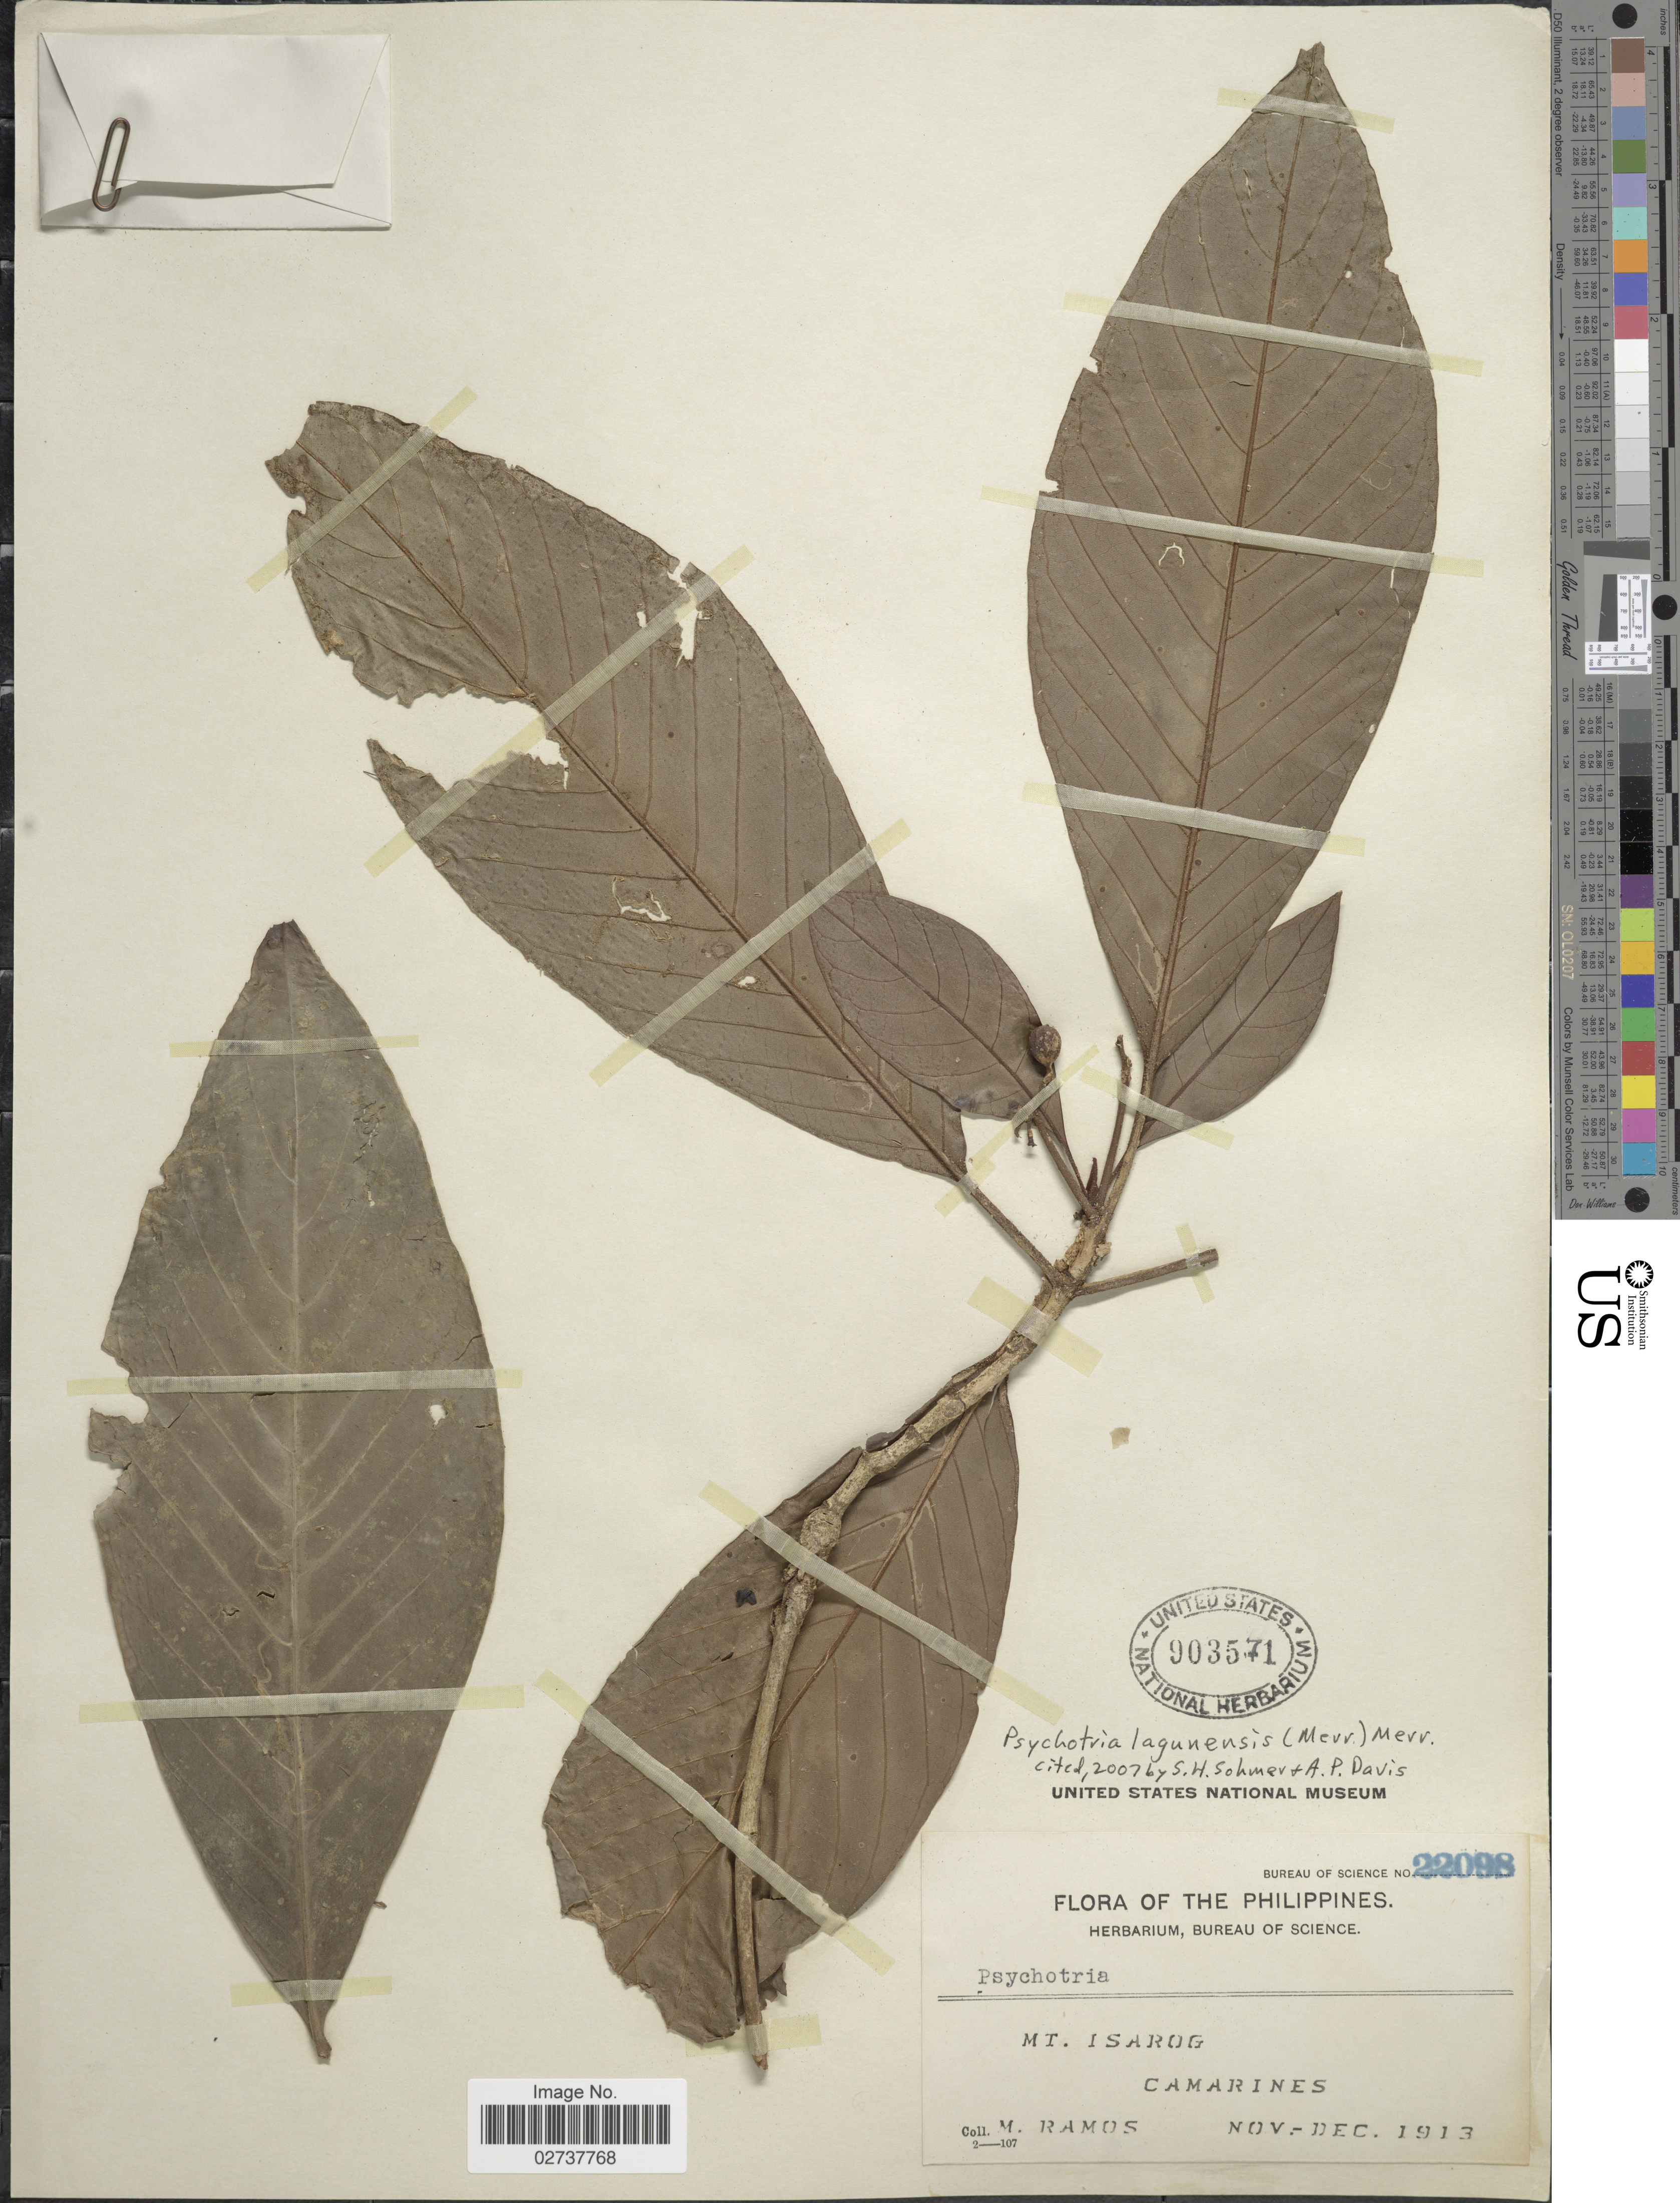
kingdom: Plantae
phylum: Tracheophyta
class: Magnoliopsida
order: Gentianales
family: Rubiaceae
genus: Psychotria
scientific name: Psychotria lagunensis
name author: (Merr.) Merr.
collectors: M. Ramos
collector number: Bureau of Science 22098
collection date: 1913-11/1913-12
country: Philippines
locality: Mt. Isarog Camarines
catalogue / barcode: US 903571